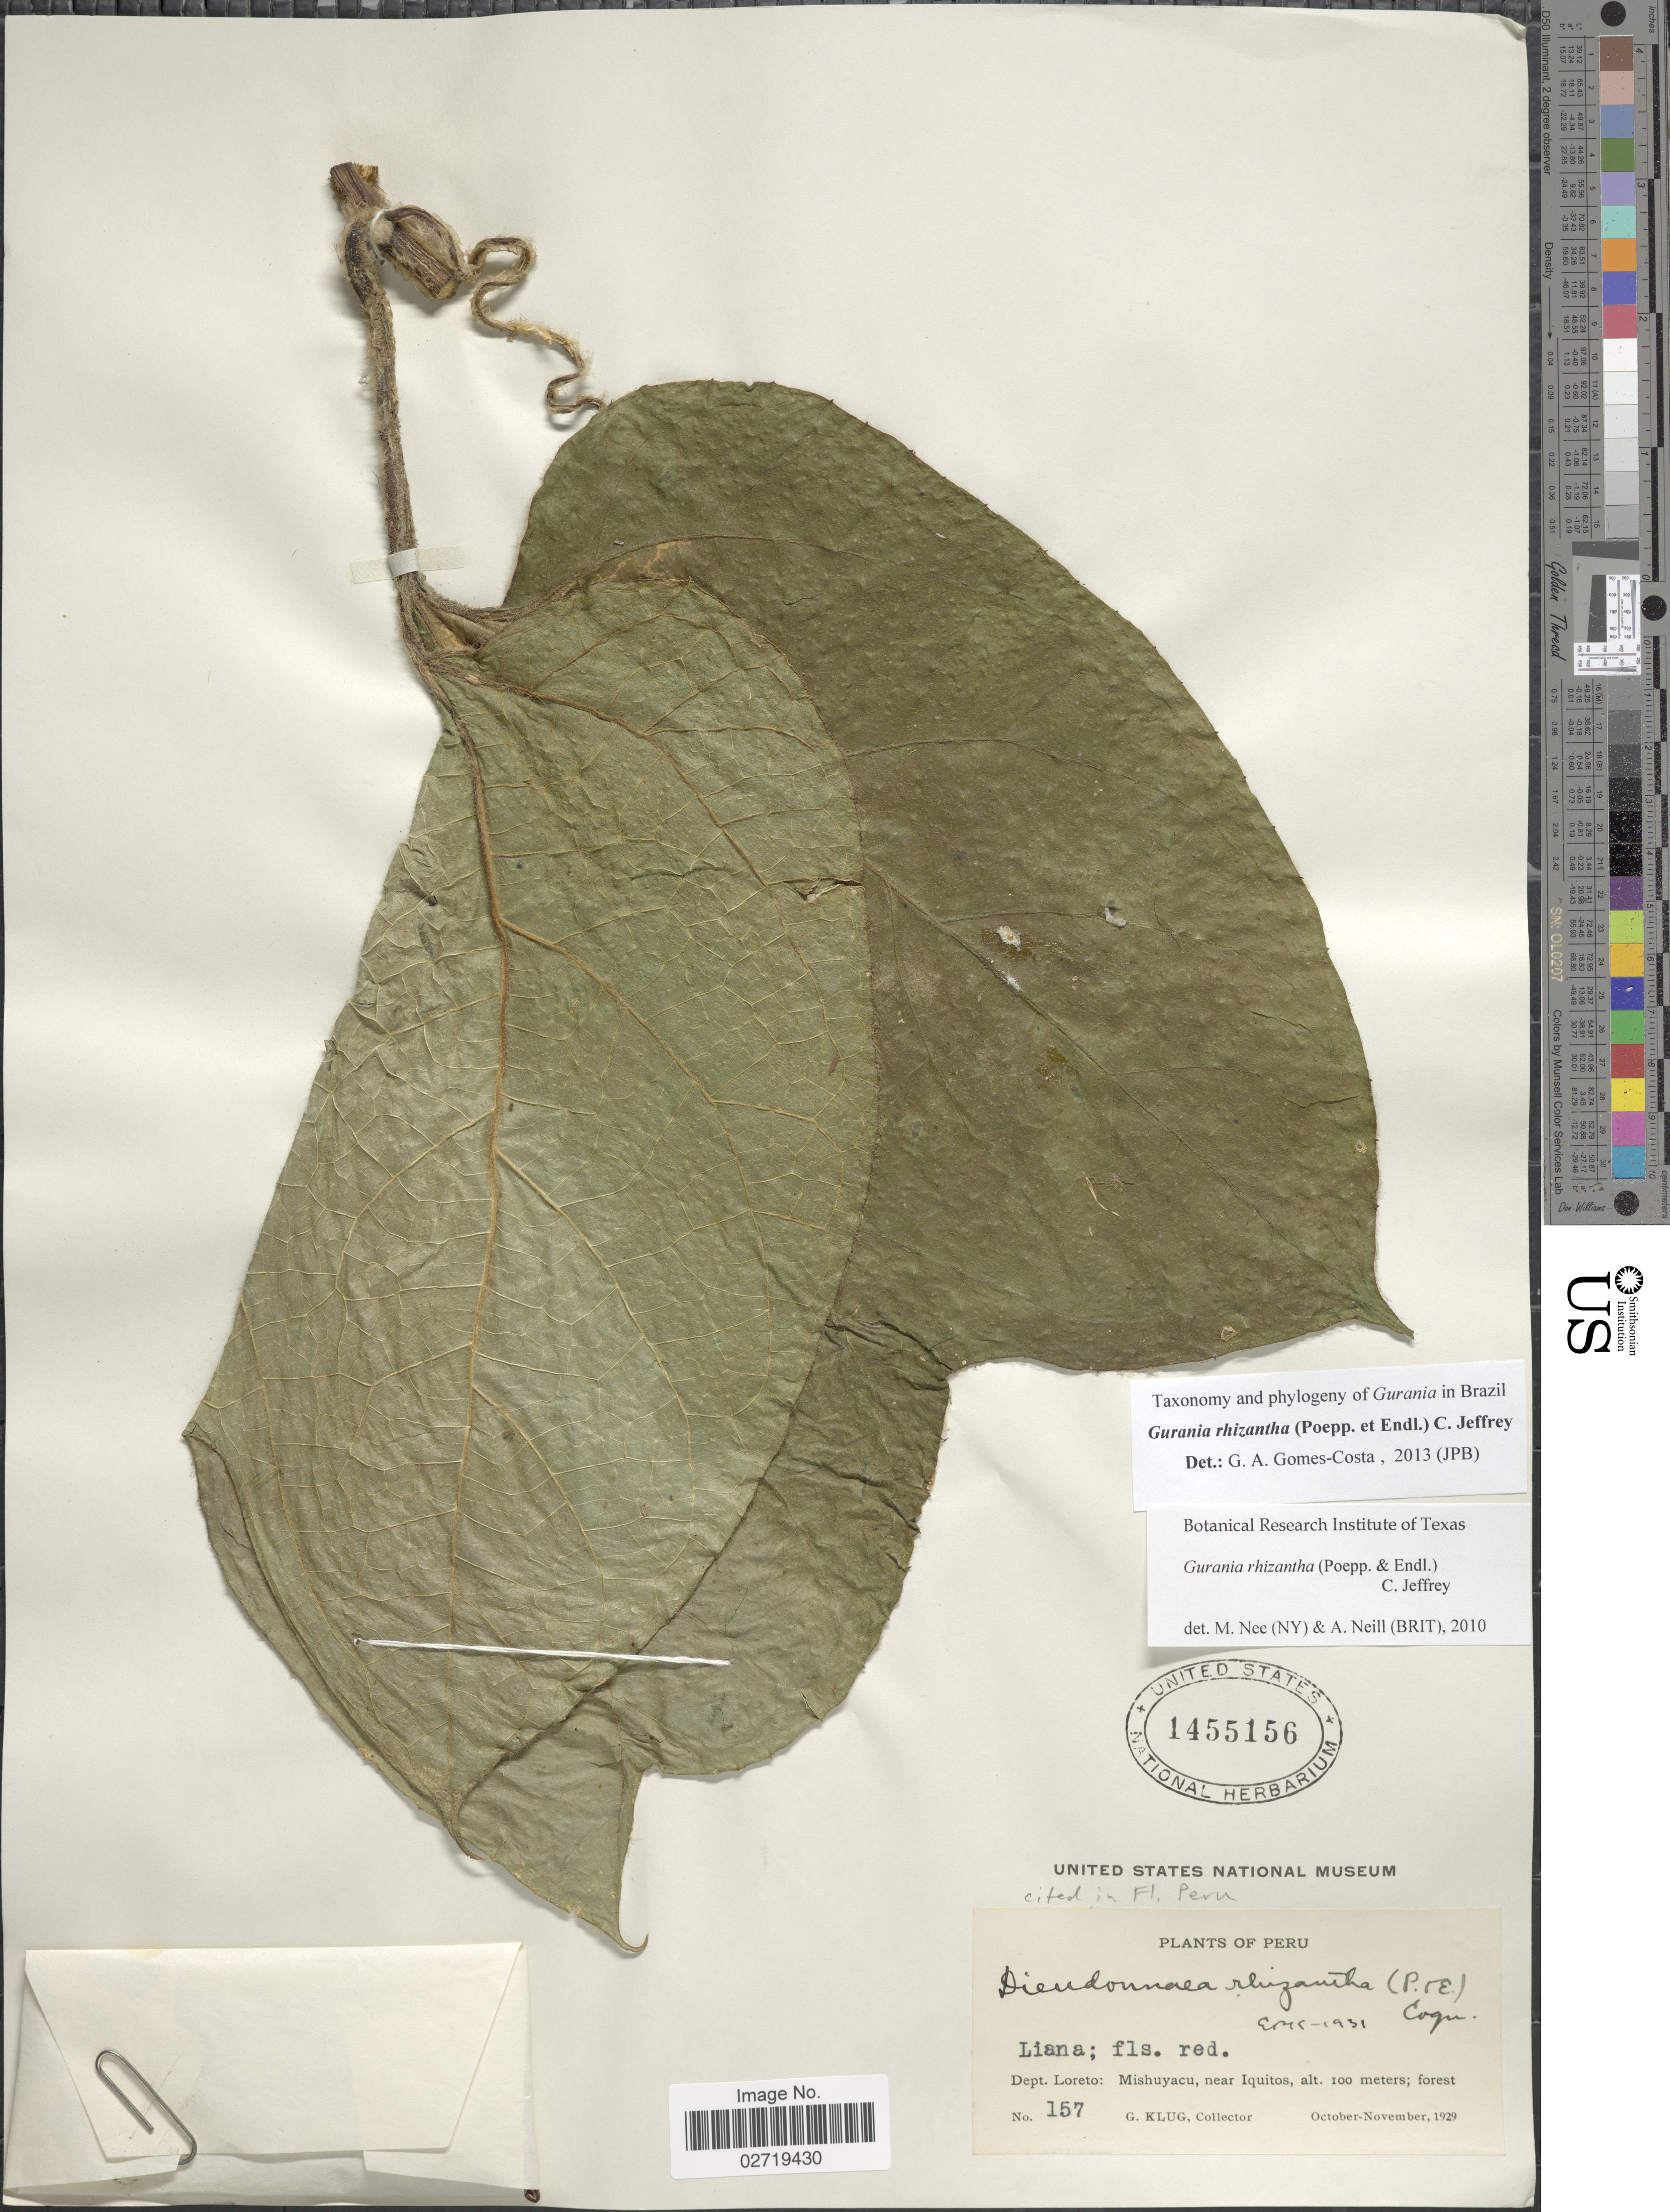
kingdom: Plantae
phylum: Tracheophyta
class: Magnoliopsida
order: Cucurbitales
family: Cucurbitaceae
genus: Gurania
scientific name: Gurania rhizantha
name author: (Poepp. & Endl.) C. Jeffrey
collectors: G. Klug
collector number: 157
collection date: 1929-10/1929-11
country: Peru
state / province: Loreto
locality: Dept. Loreto: Mishuyacu, near Iquitos; forest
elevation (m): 100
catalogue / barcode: US 1455156